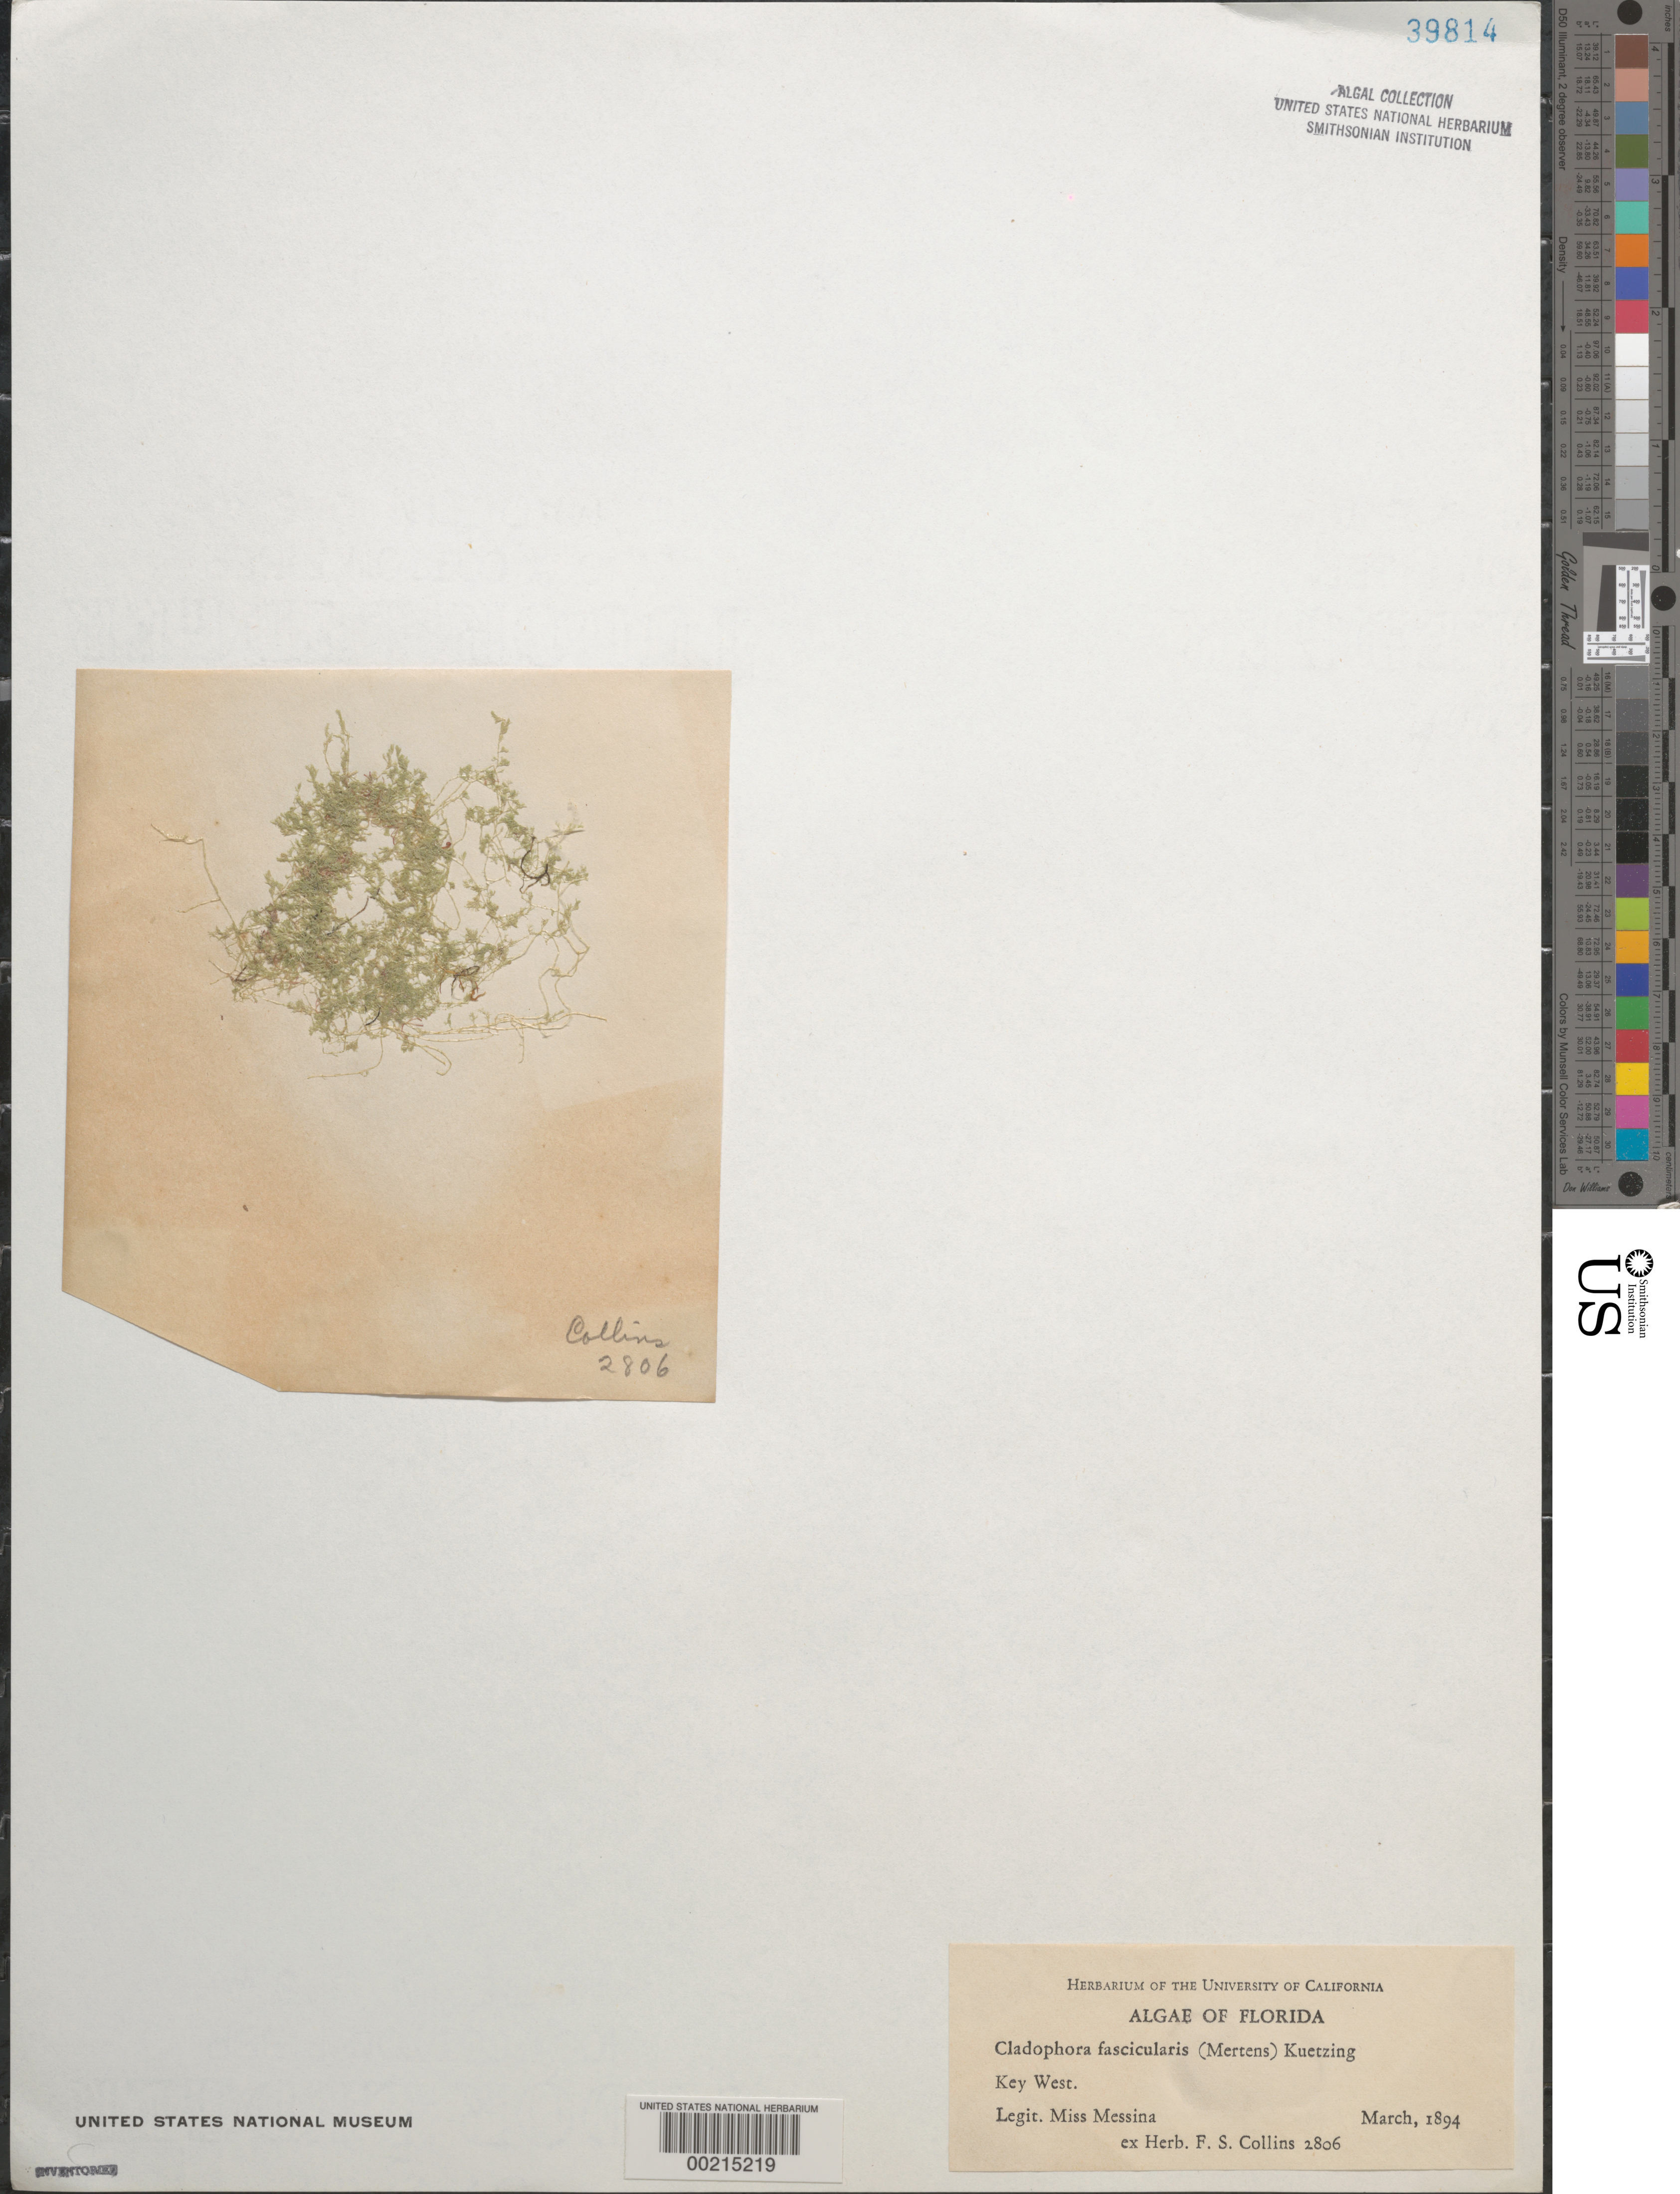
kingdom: Plantae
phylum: Chlorophyta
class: Ulvophyceae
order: Bryopsidales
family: Caulerpaceae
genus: Caulerpa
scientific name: Caulerpa chemnitzia var. vanbossae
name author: (Setch. & N.L. Gardner) Fern.-Garcia & Riosm.-Rod.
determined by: Algae name updating Project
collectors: C. Messina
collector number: FSC 2806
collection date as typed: Mar 1894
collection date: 1894-03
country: United States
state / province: Florida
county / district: Monroe County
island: Key West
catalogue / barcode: US 39814